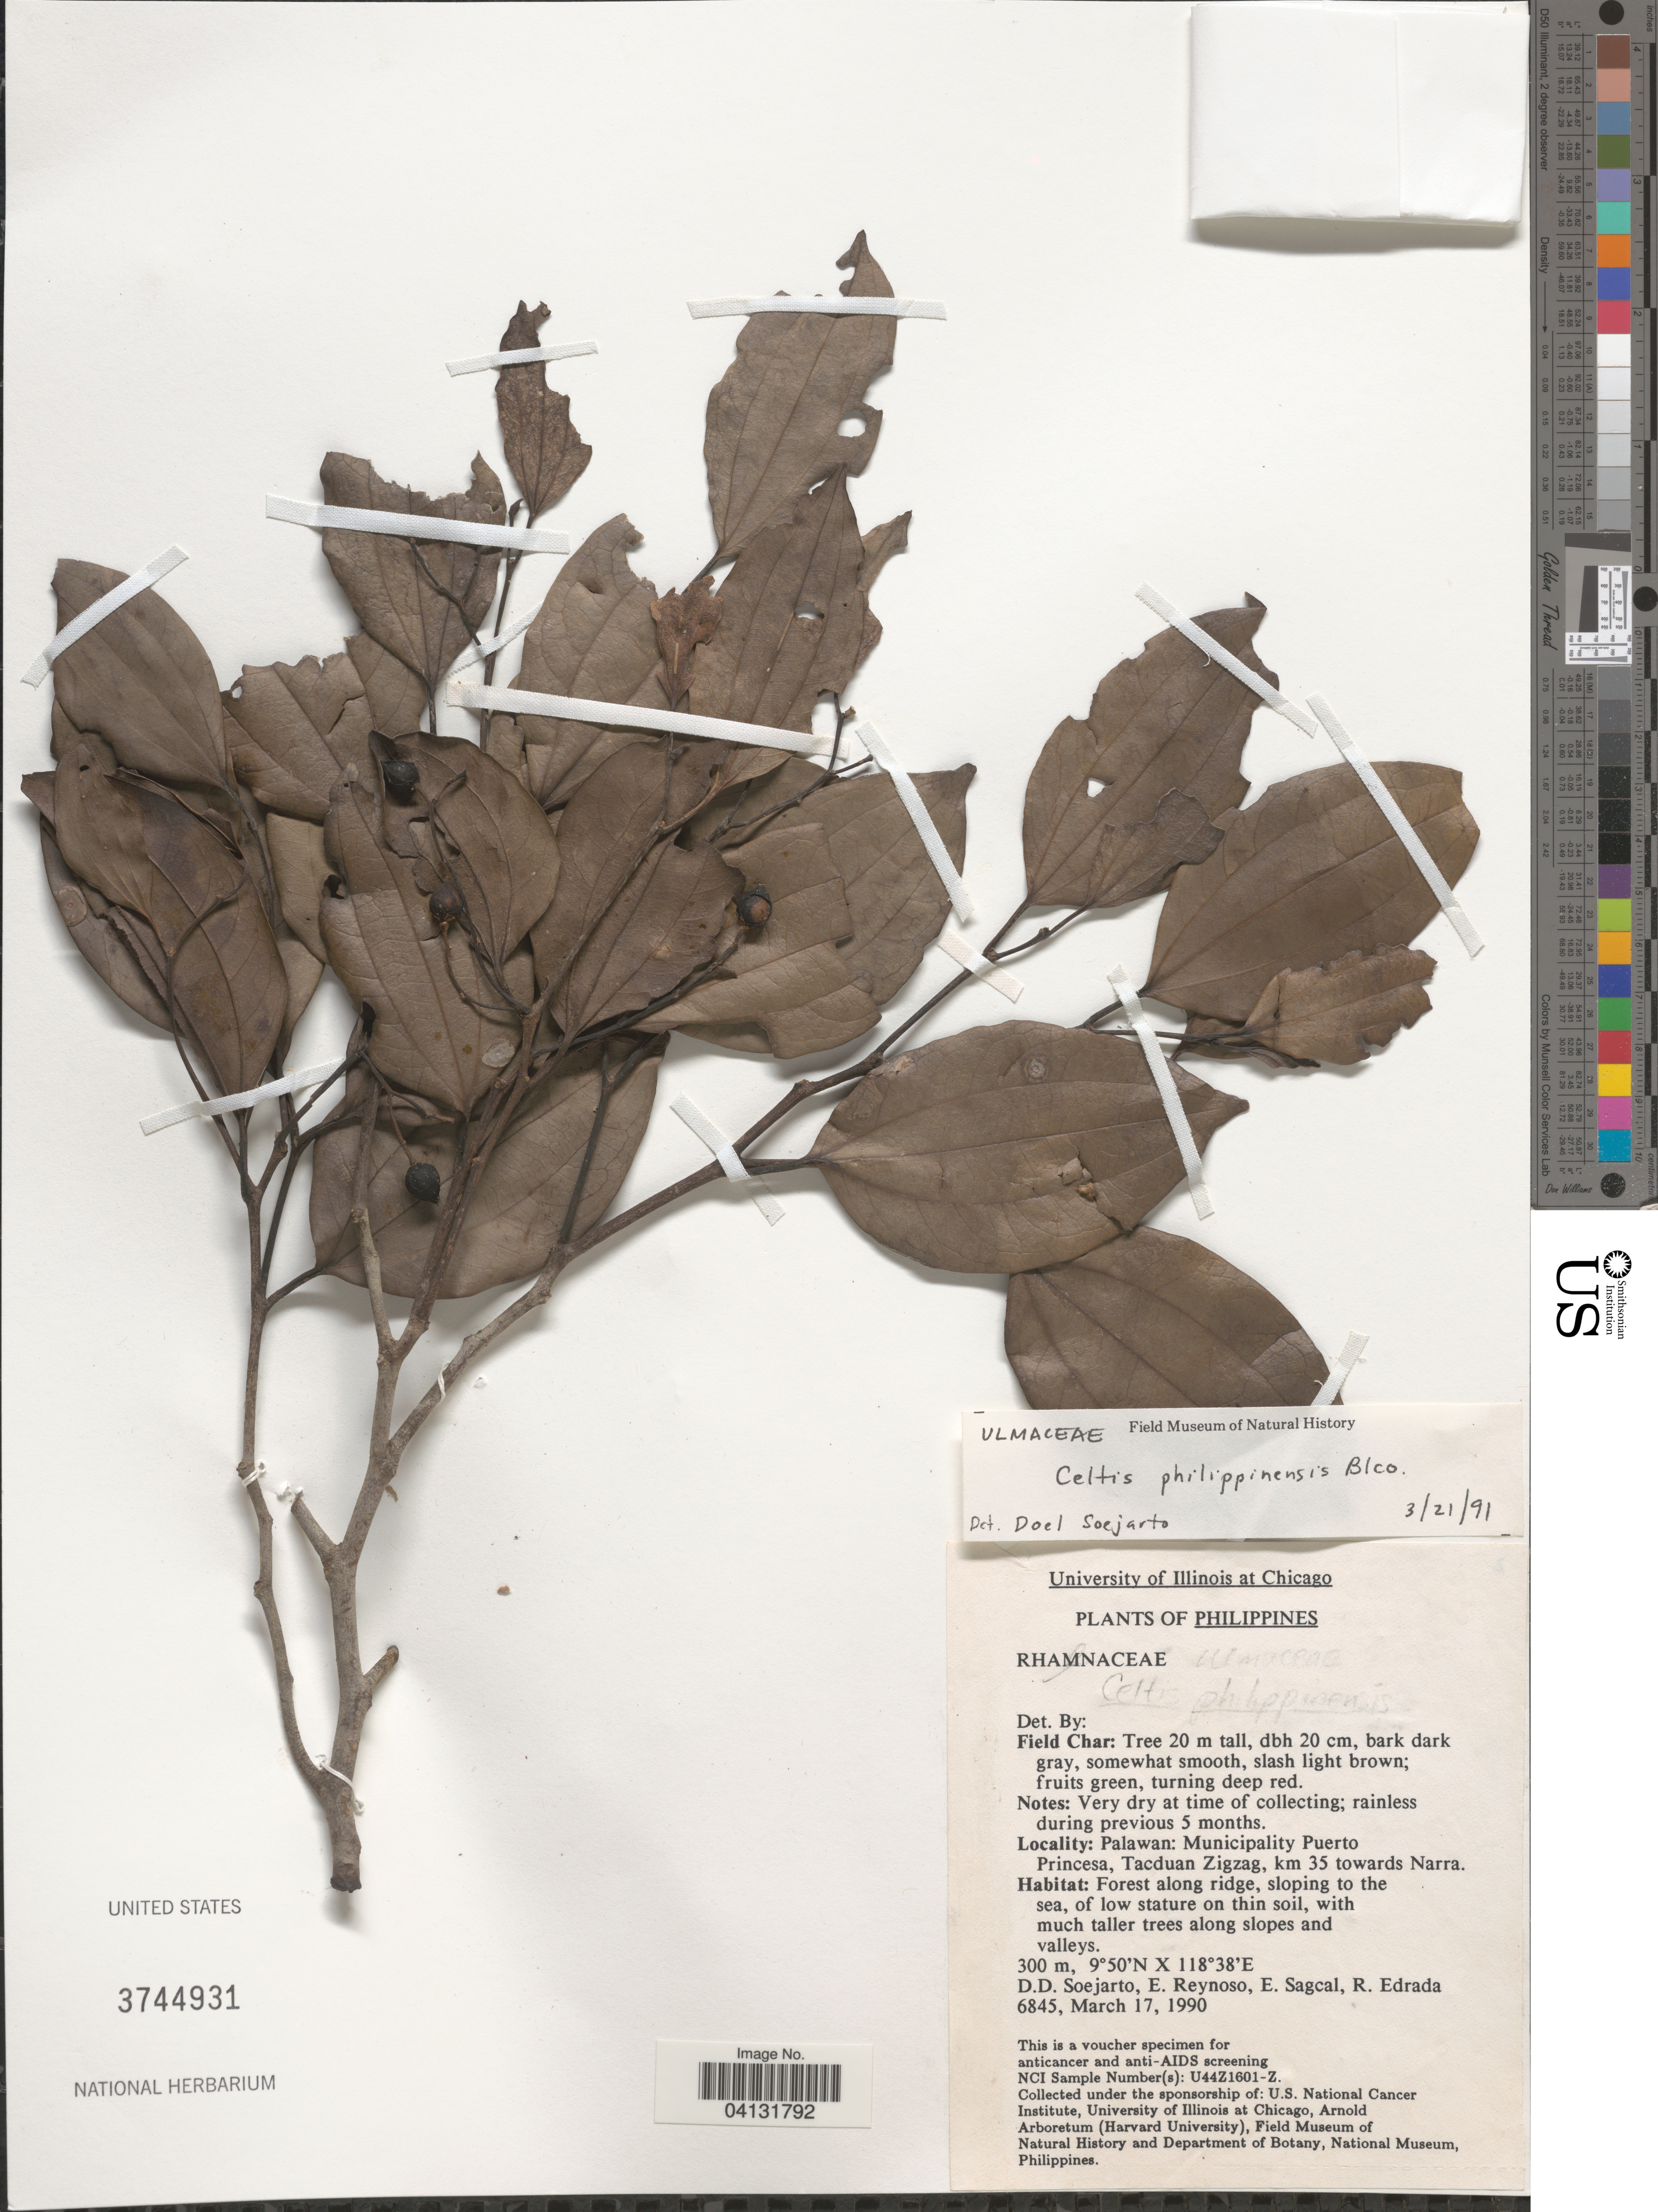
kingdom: Plantae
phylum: Tracheophyta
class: Magnoliopsida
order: Rosales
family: Cannabaceae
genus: Celtis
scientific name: Celtis philippensis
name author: Blanco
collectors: E. Reynoso, E. Sagcal & R. Edrada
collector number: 6845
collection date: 1990-03-17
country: Philippines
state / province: Mimaropa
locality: Palawan: Municipality Puerto Princesa, Tacduan Zigzag, km 35 towards Narra.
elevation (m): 300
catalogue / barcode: US 3744931